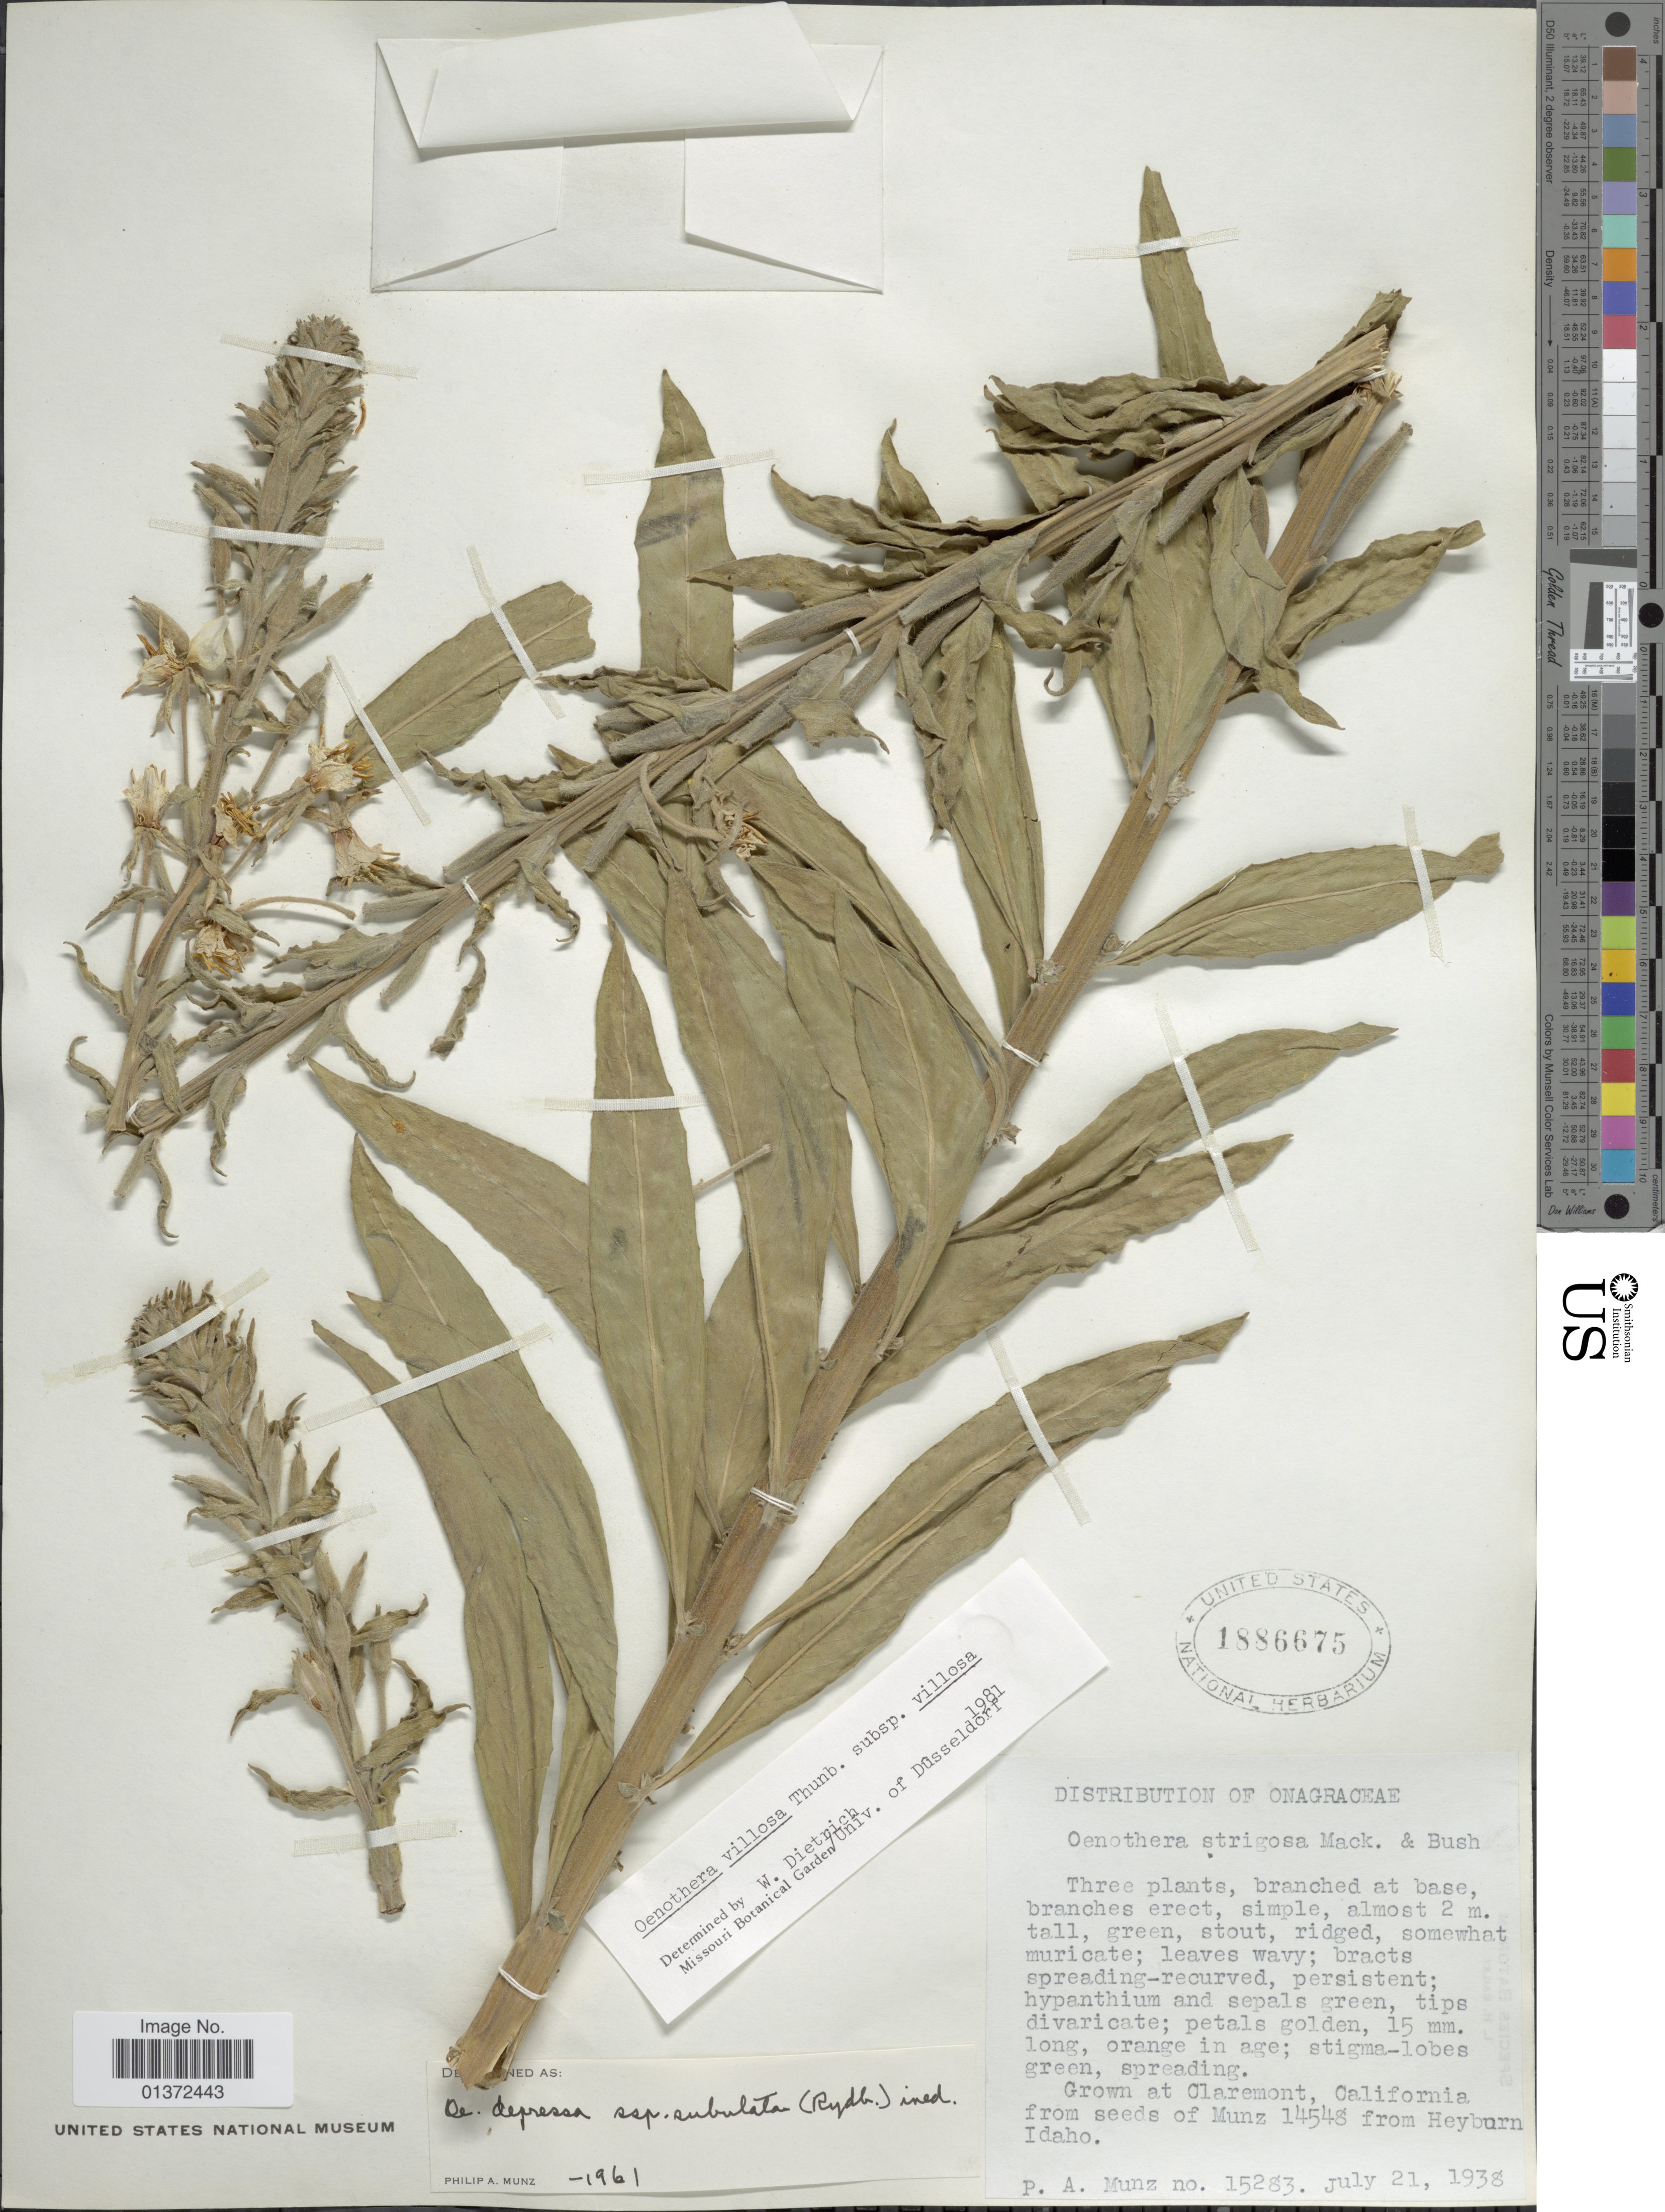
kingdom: Plantae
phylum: Tracheophyta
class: Magnoliopsida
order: Myrtales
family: Onagraceae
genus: Oenothera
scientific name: Oenothera villosa subsp. villosa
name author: Thunb.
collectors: P. A. Munz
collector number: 15283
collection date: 1938-07-21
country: United States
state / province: California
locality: Claremont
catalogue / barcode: US 1886675